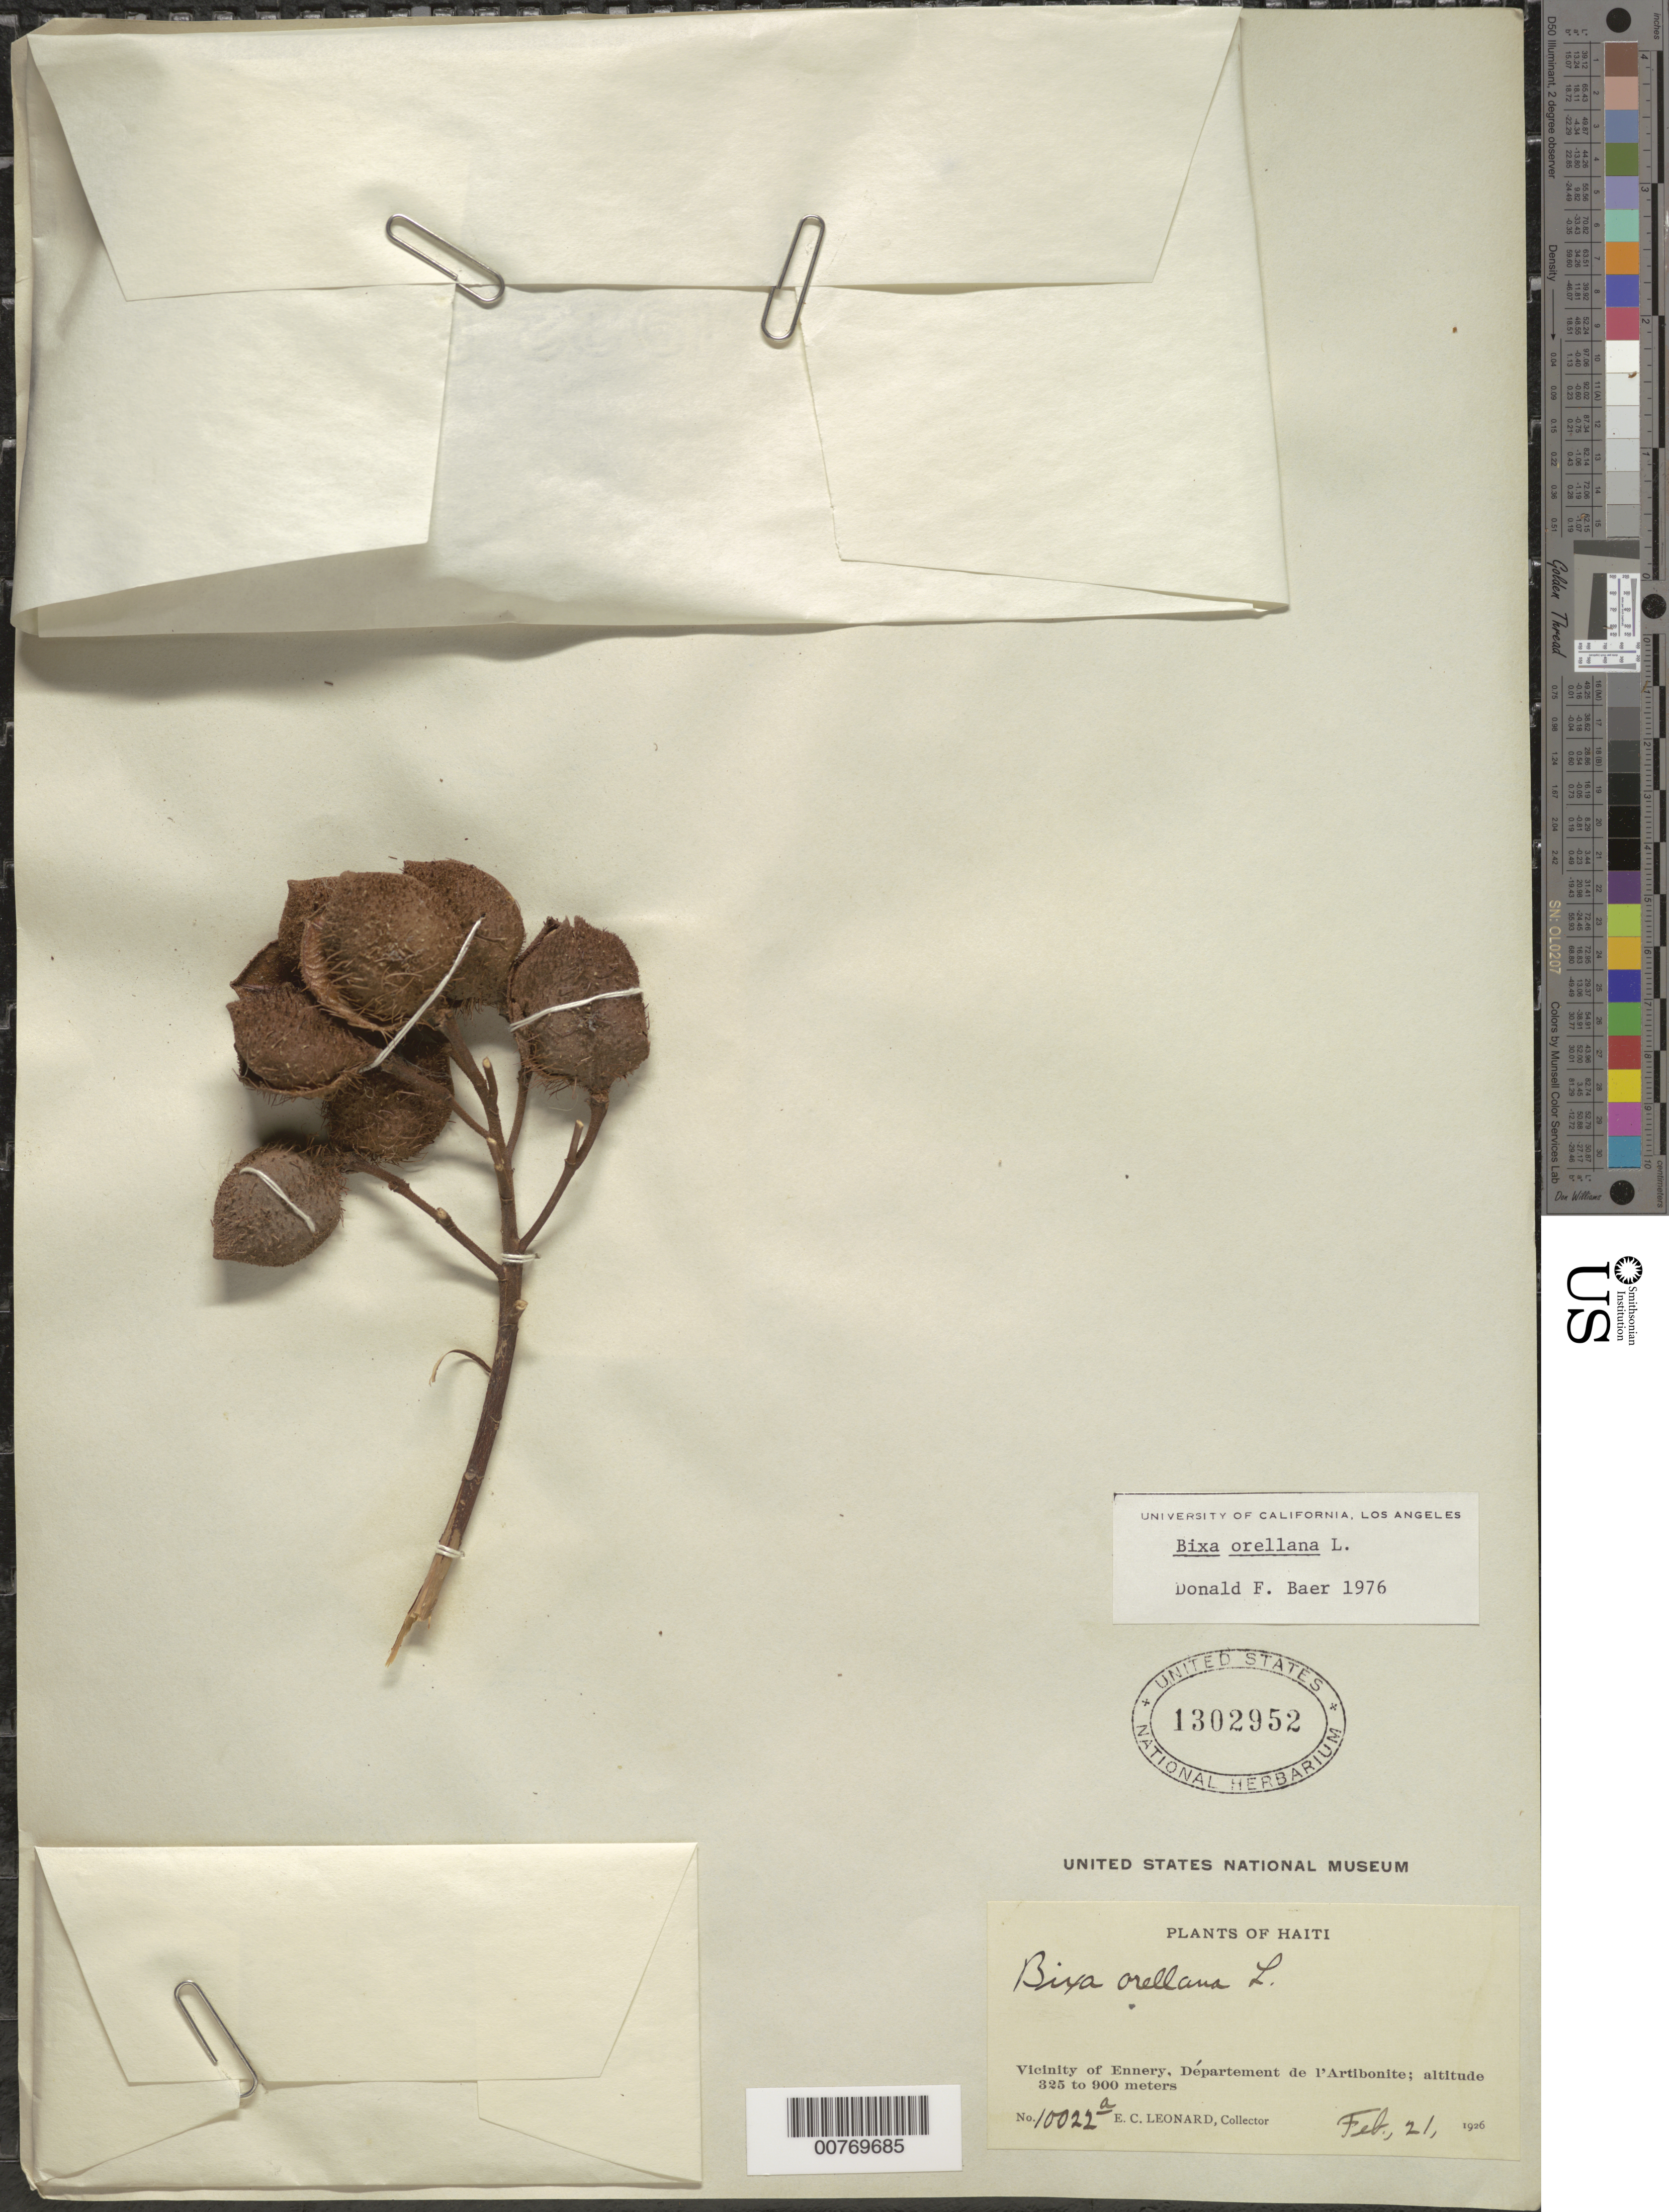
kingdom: Plantae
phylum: Tracheophyta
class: Magnoliopsida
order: Malvales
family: Bixaceae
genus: Bixa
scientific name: Bixa orellana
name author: L.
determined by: Baer, D. F.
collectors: E. C. Leonard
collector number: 10022a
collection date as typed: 21 Feb 1926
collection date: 1926-02-21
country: Haiti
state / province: Artibonite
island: Hispaniola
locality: Vicinity of Ennery, Department of l'Artibonite.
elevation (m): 325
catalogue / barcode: US 1302952